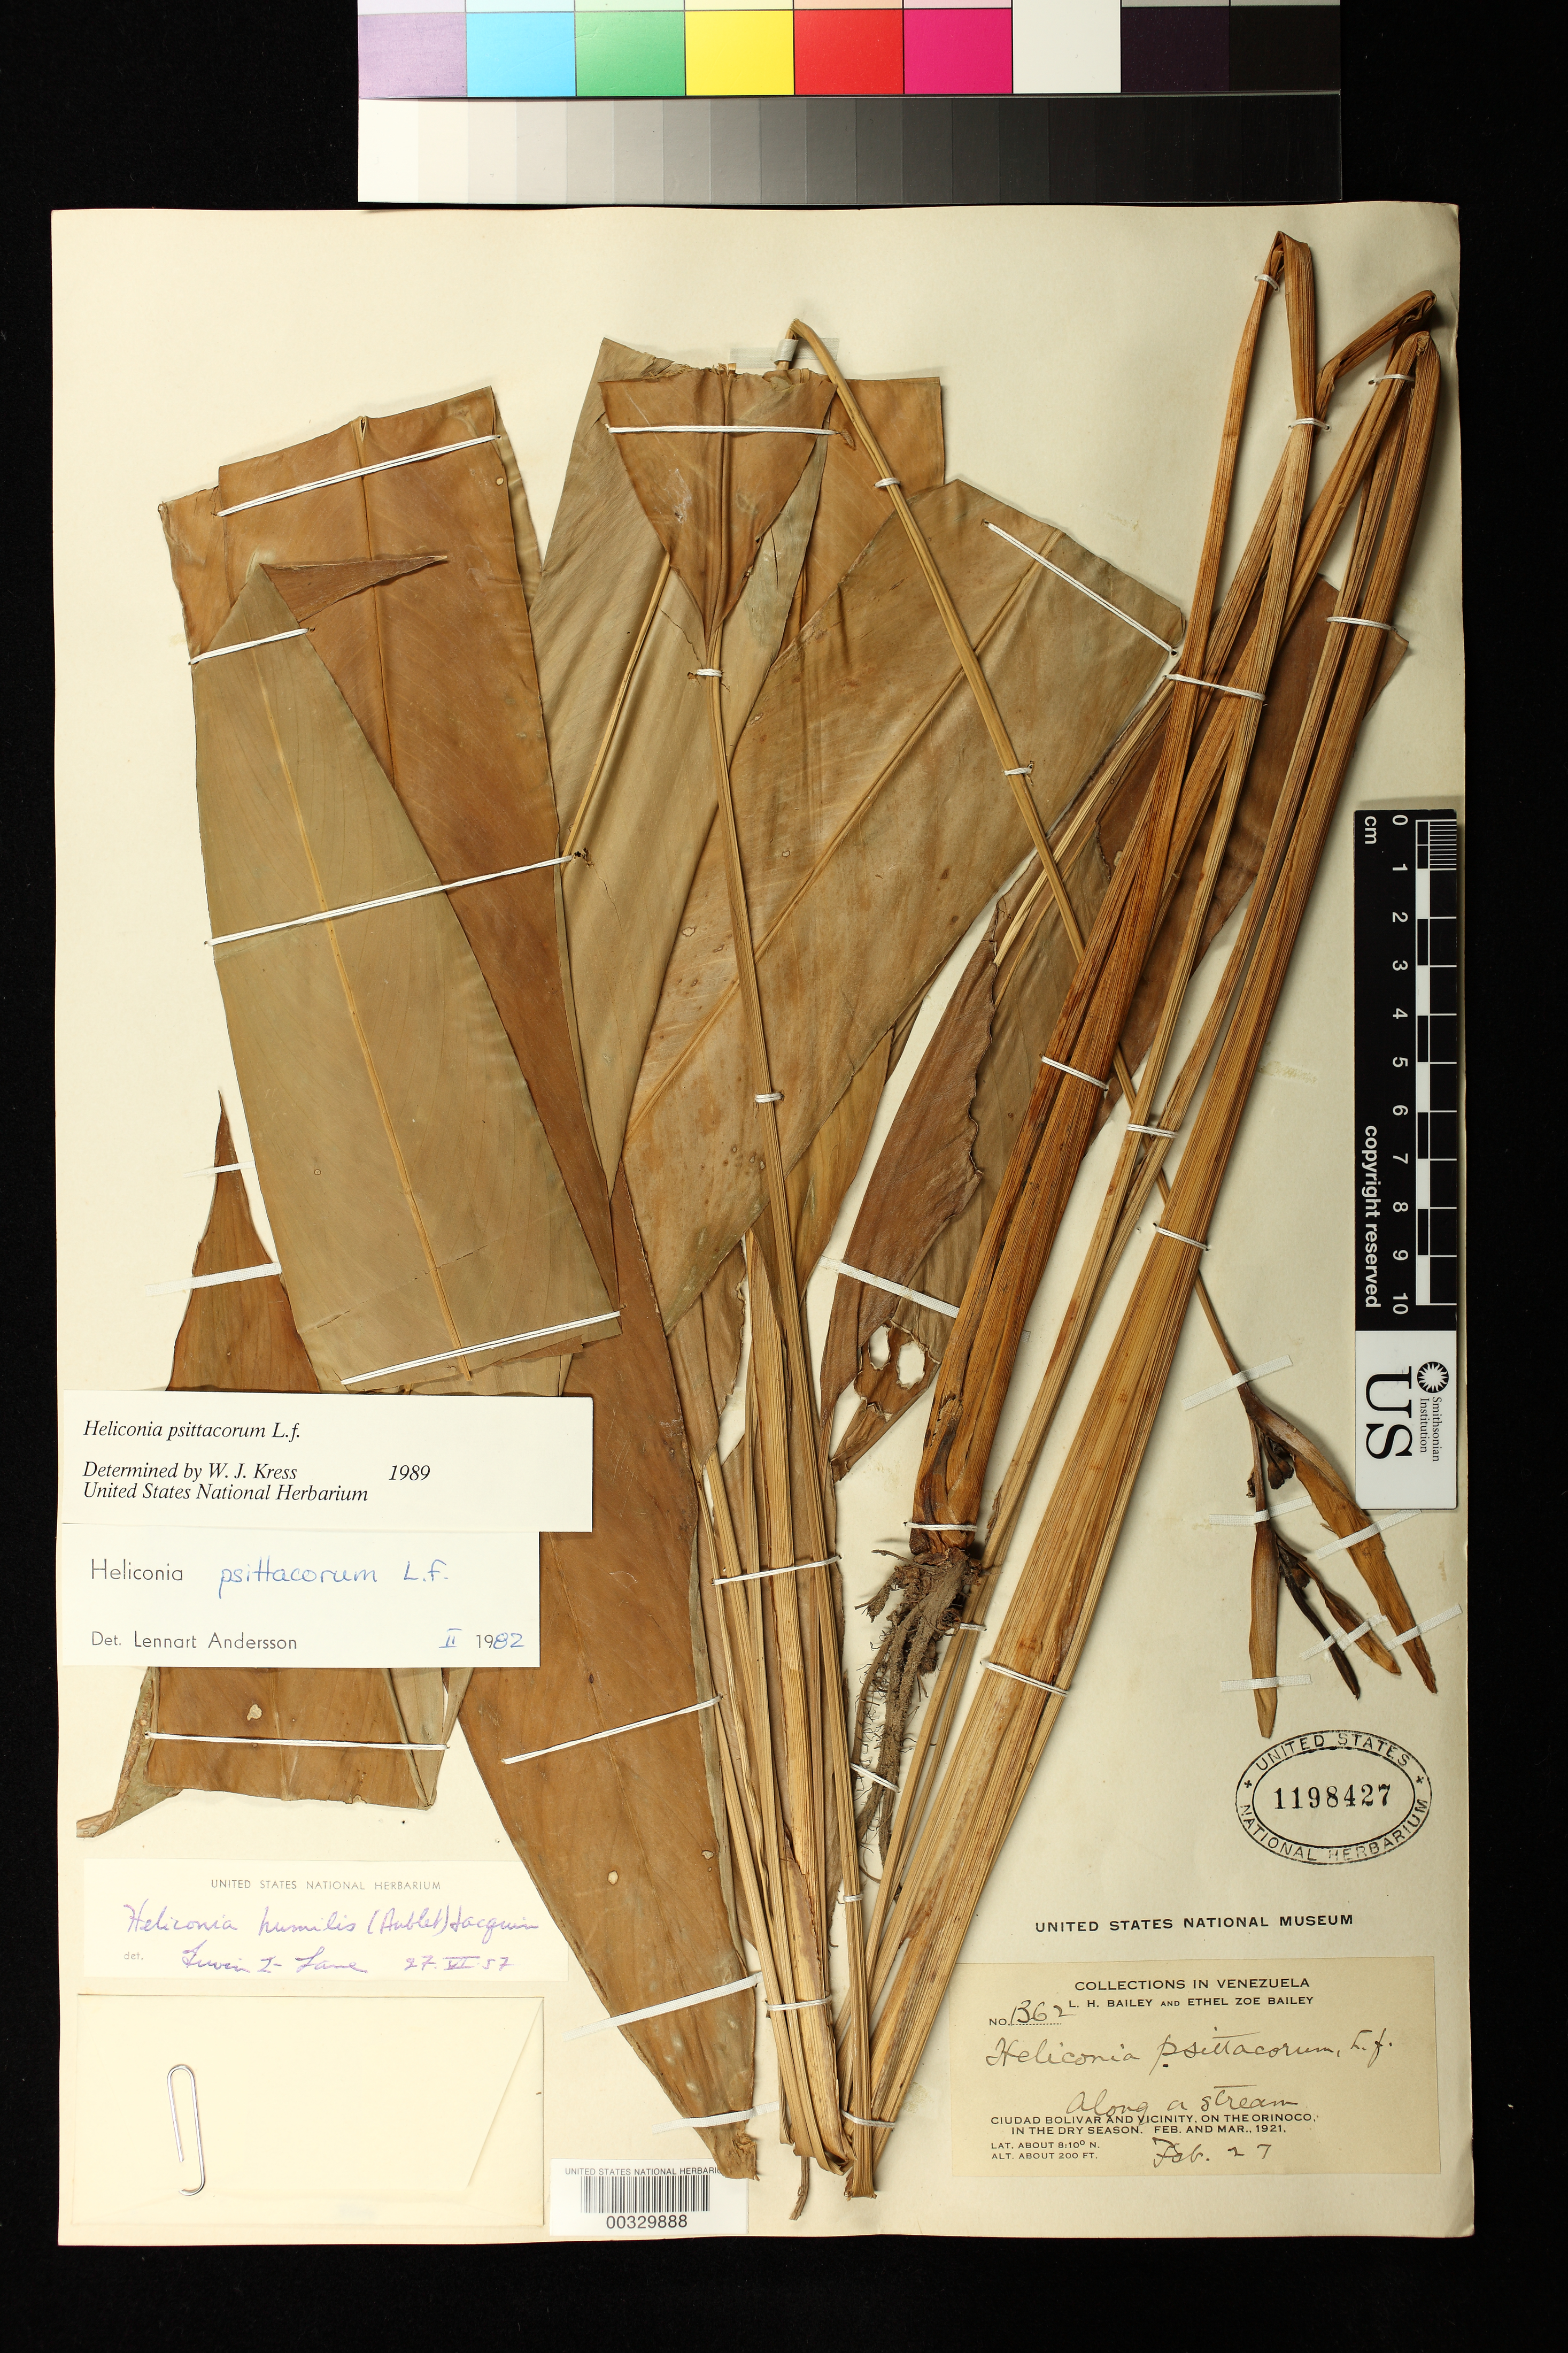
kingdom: Plantae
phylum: Tracheophyta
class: Liliopsida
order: Zingiberales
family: Heliconiaceae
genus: Heliconia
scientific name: Heliconia psittacorum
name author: L. f.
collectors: L. H. Bailey & E. Z. Bailey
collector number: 1362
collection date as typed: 27 Feb 1921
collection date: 1921-02-27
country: Venezuela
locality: Ciudad bolivar and vicinity on orinoco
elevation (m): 61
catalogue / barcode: US 1198427